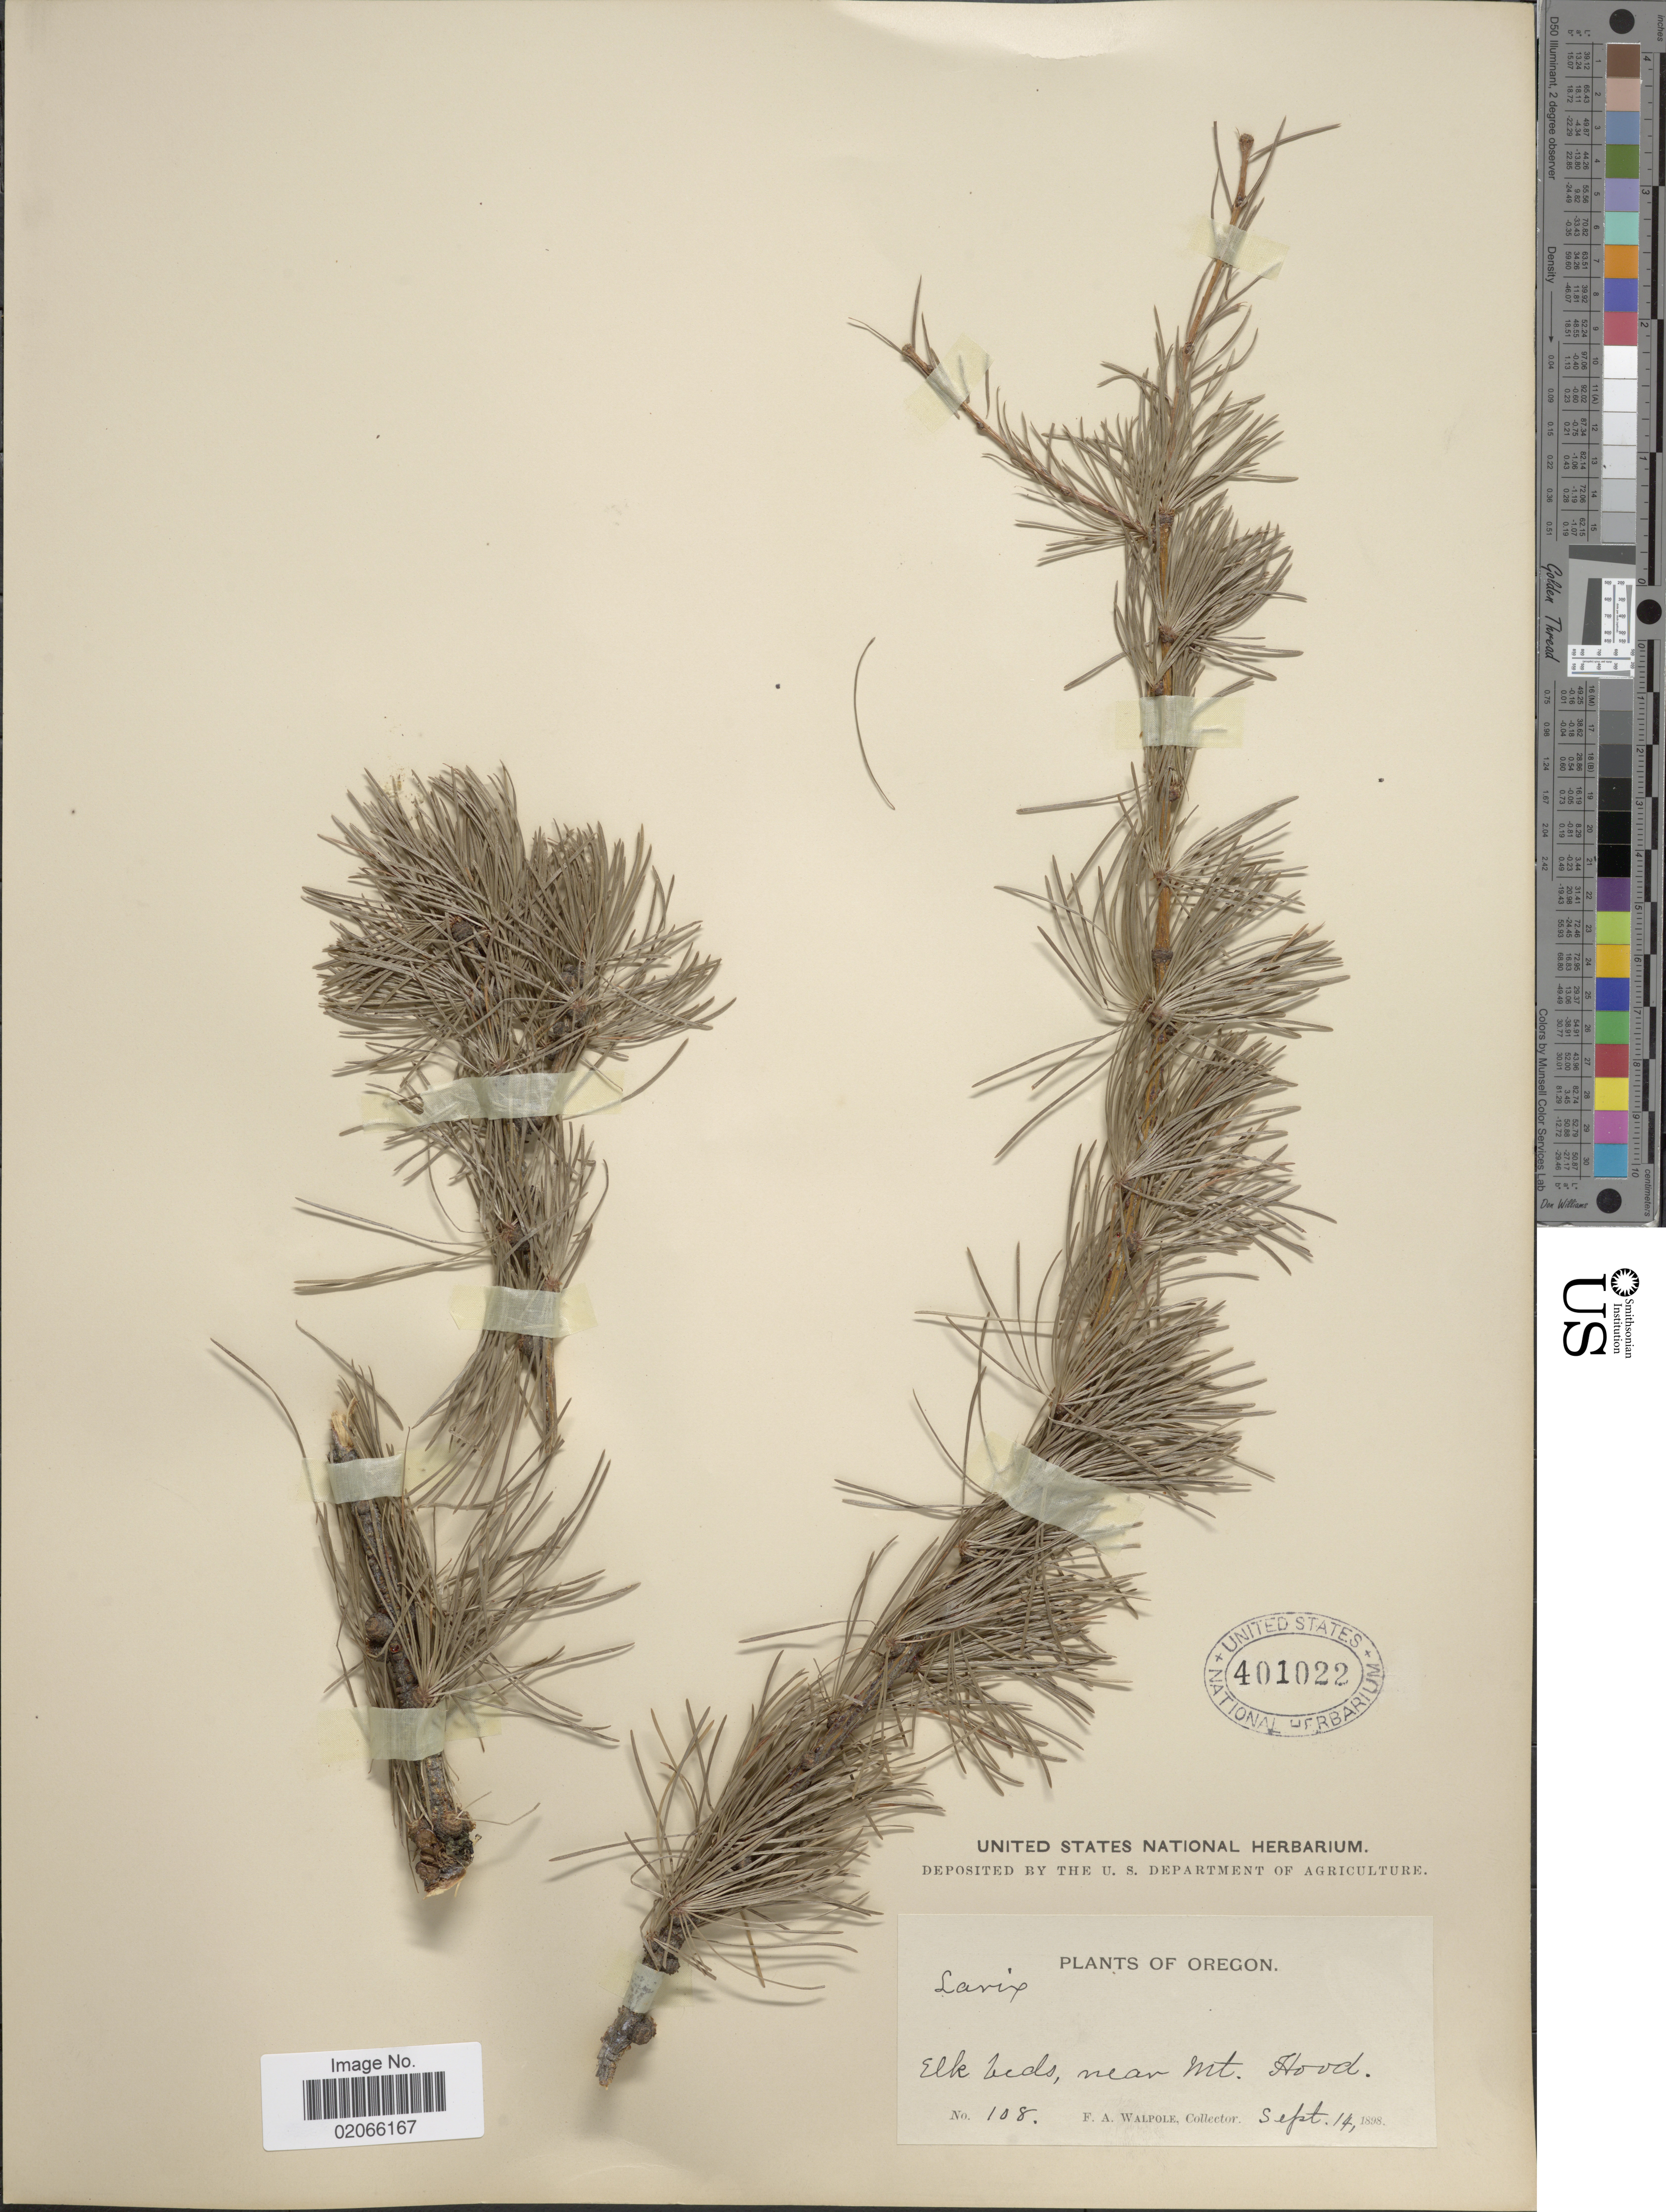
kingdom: Plantae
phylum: Tracheophyta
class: Pinopsida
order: Pinales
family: Pinaceae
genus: Larix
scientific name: Larix occidentalis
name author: Nutt.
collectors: F. Walpole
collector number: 108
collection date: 1898-09-14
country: United States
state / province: Oregon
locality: Elk beds, near Mt. Hood.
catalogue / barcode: US 401022